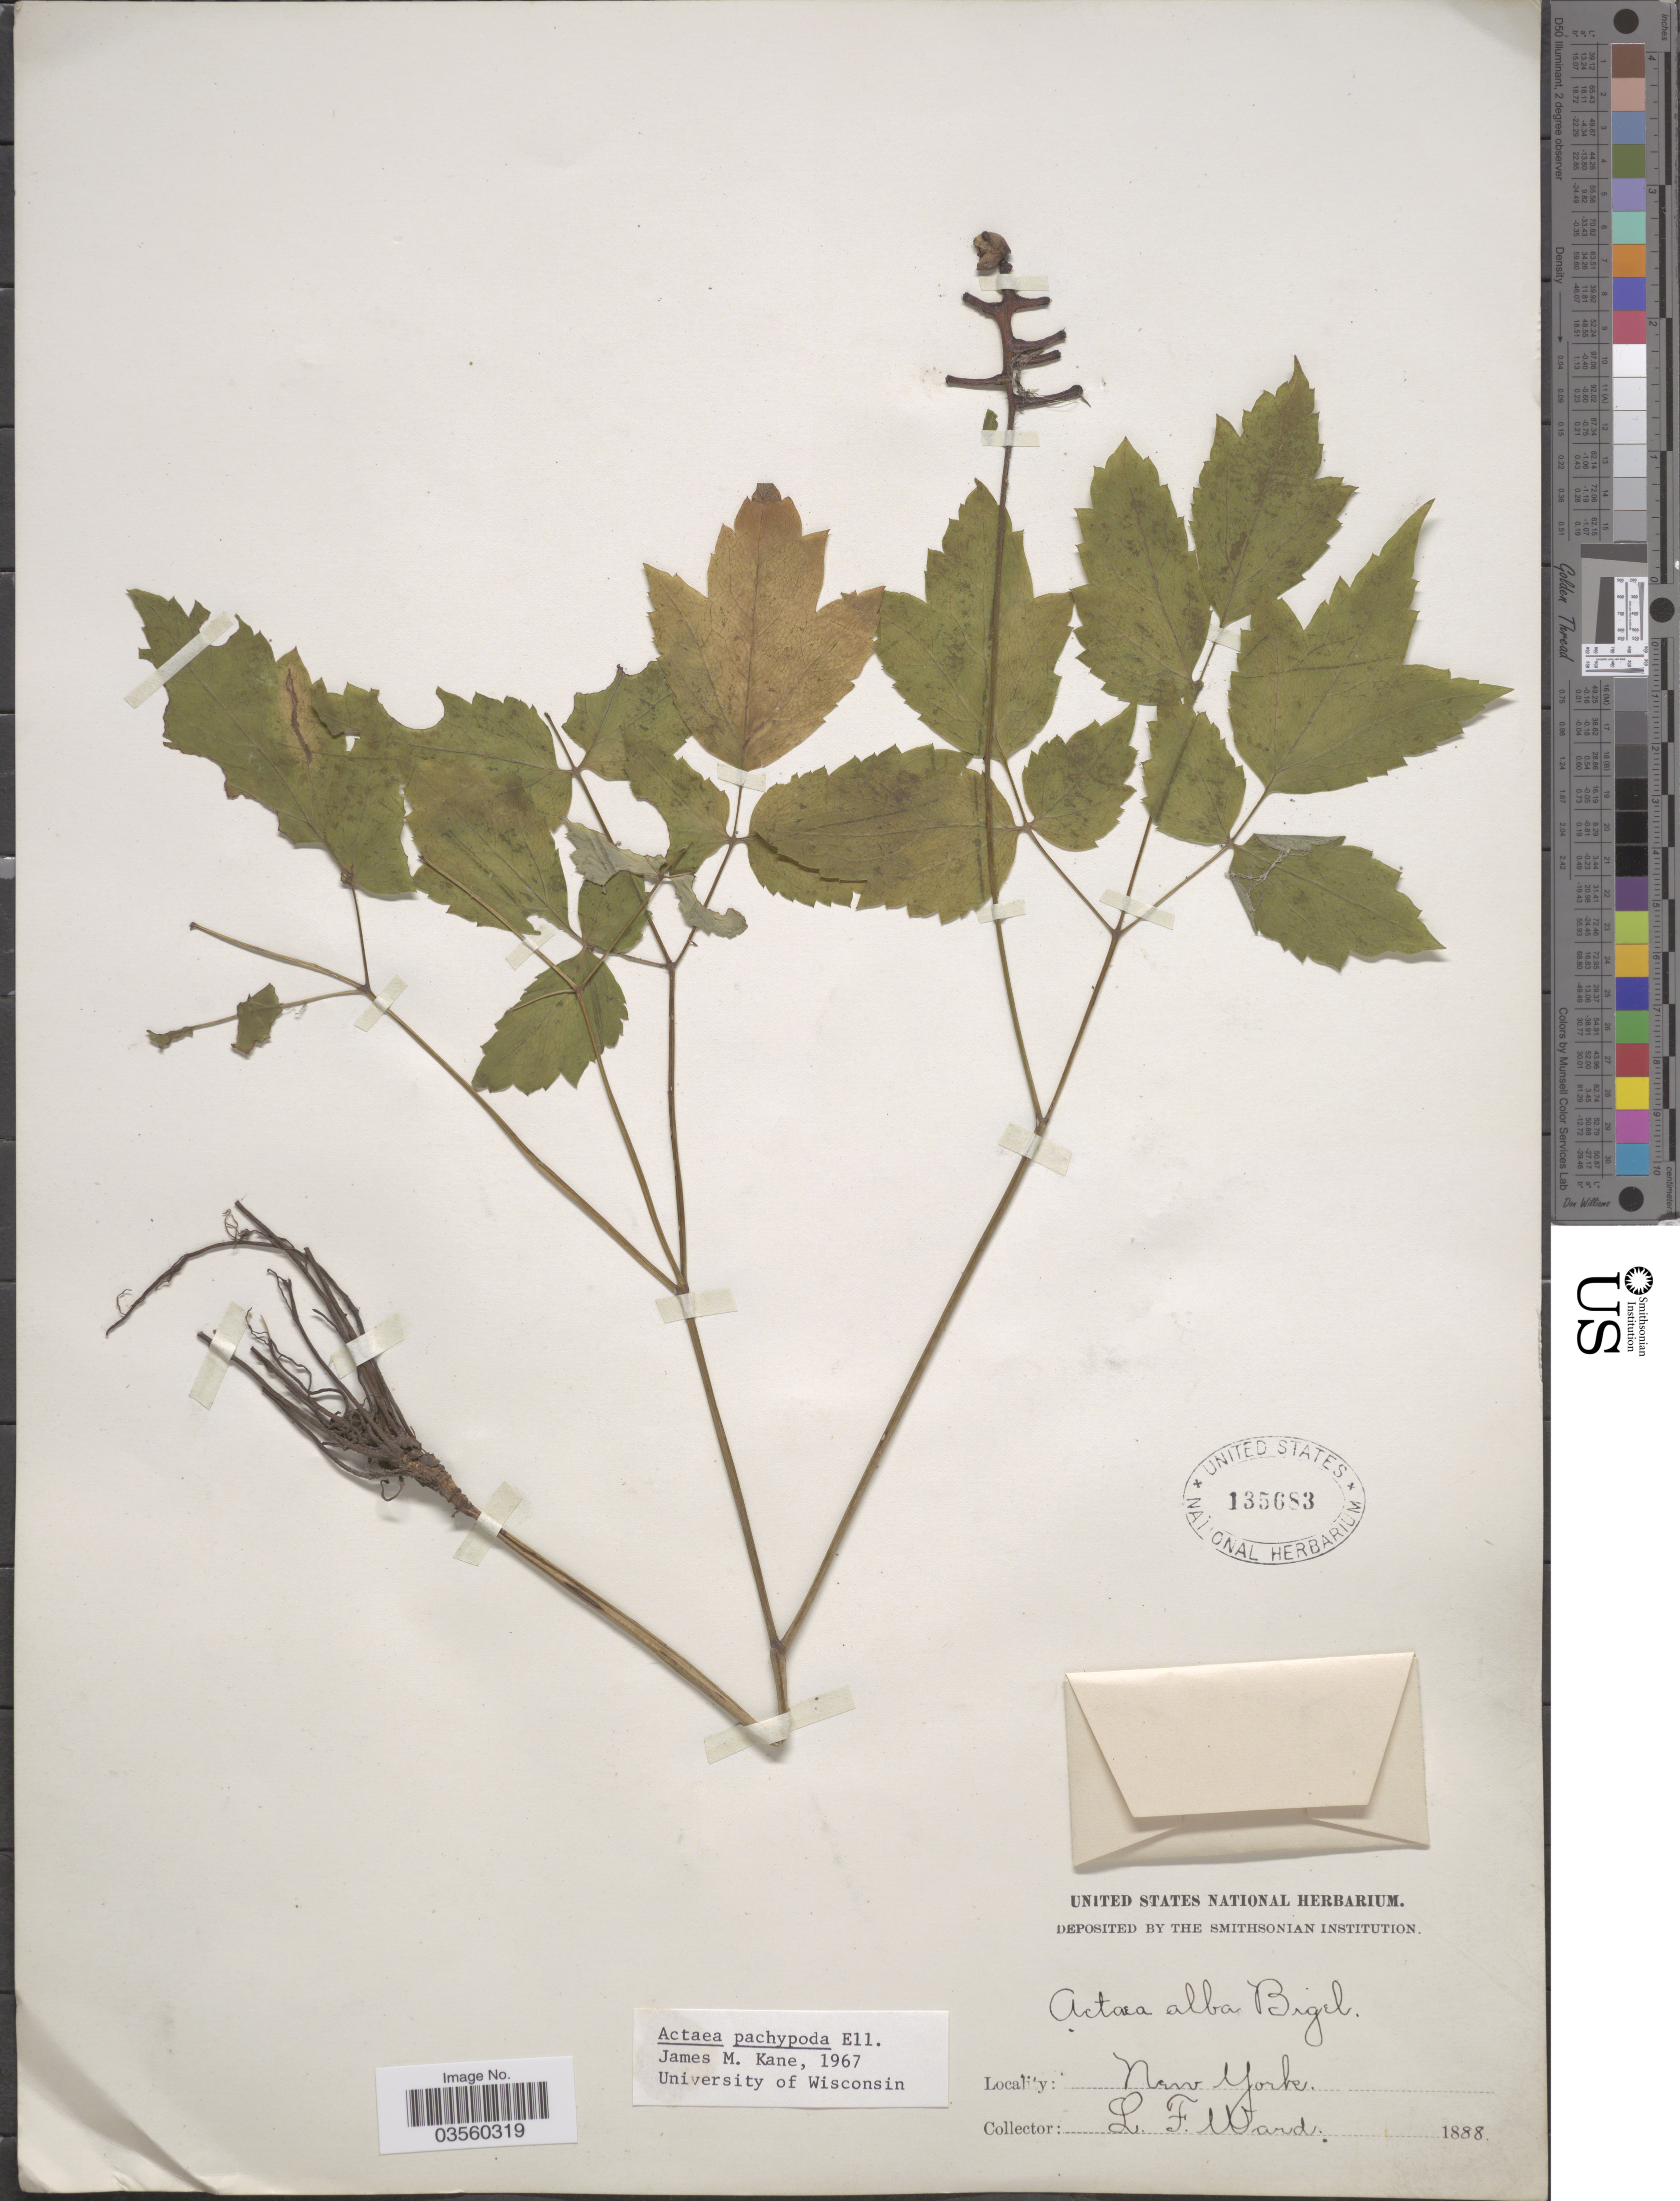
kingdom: Plantae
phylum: Tracheophyta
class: Magnoliopsida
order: Ranunculales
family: Ranunculaceae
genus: Actaea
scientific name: Actaea pachypoda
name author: Elliott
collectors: L. Ward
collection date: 1888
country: United States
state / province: New York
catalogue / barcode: US 135683